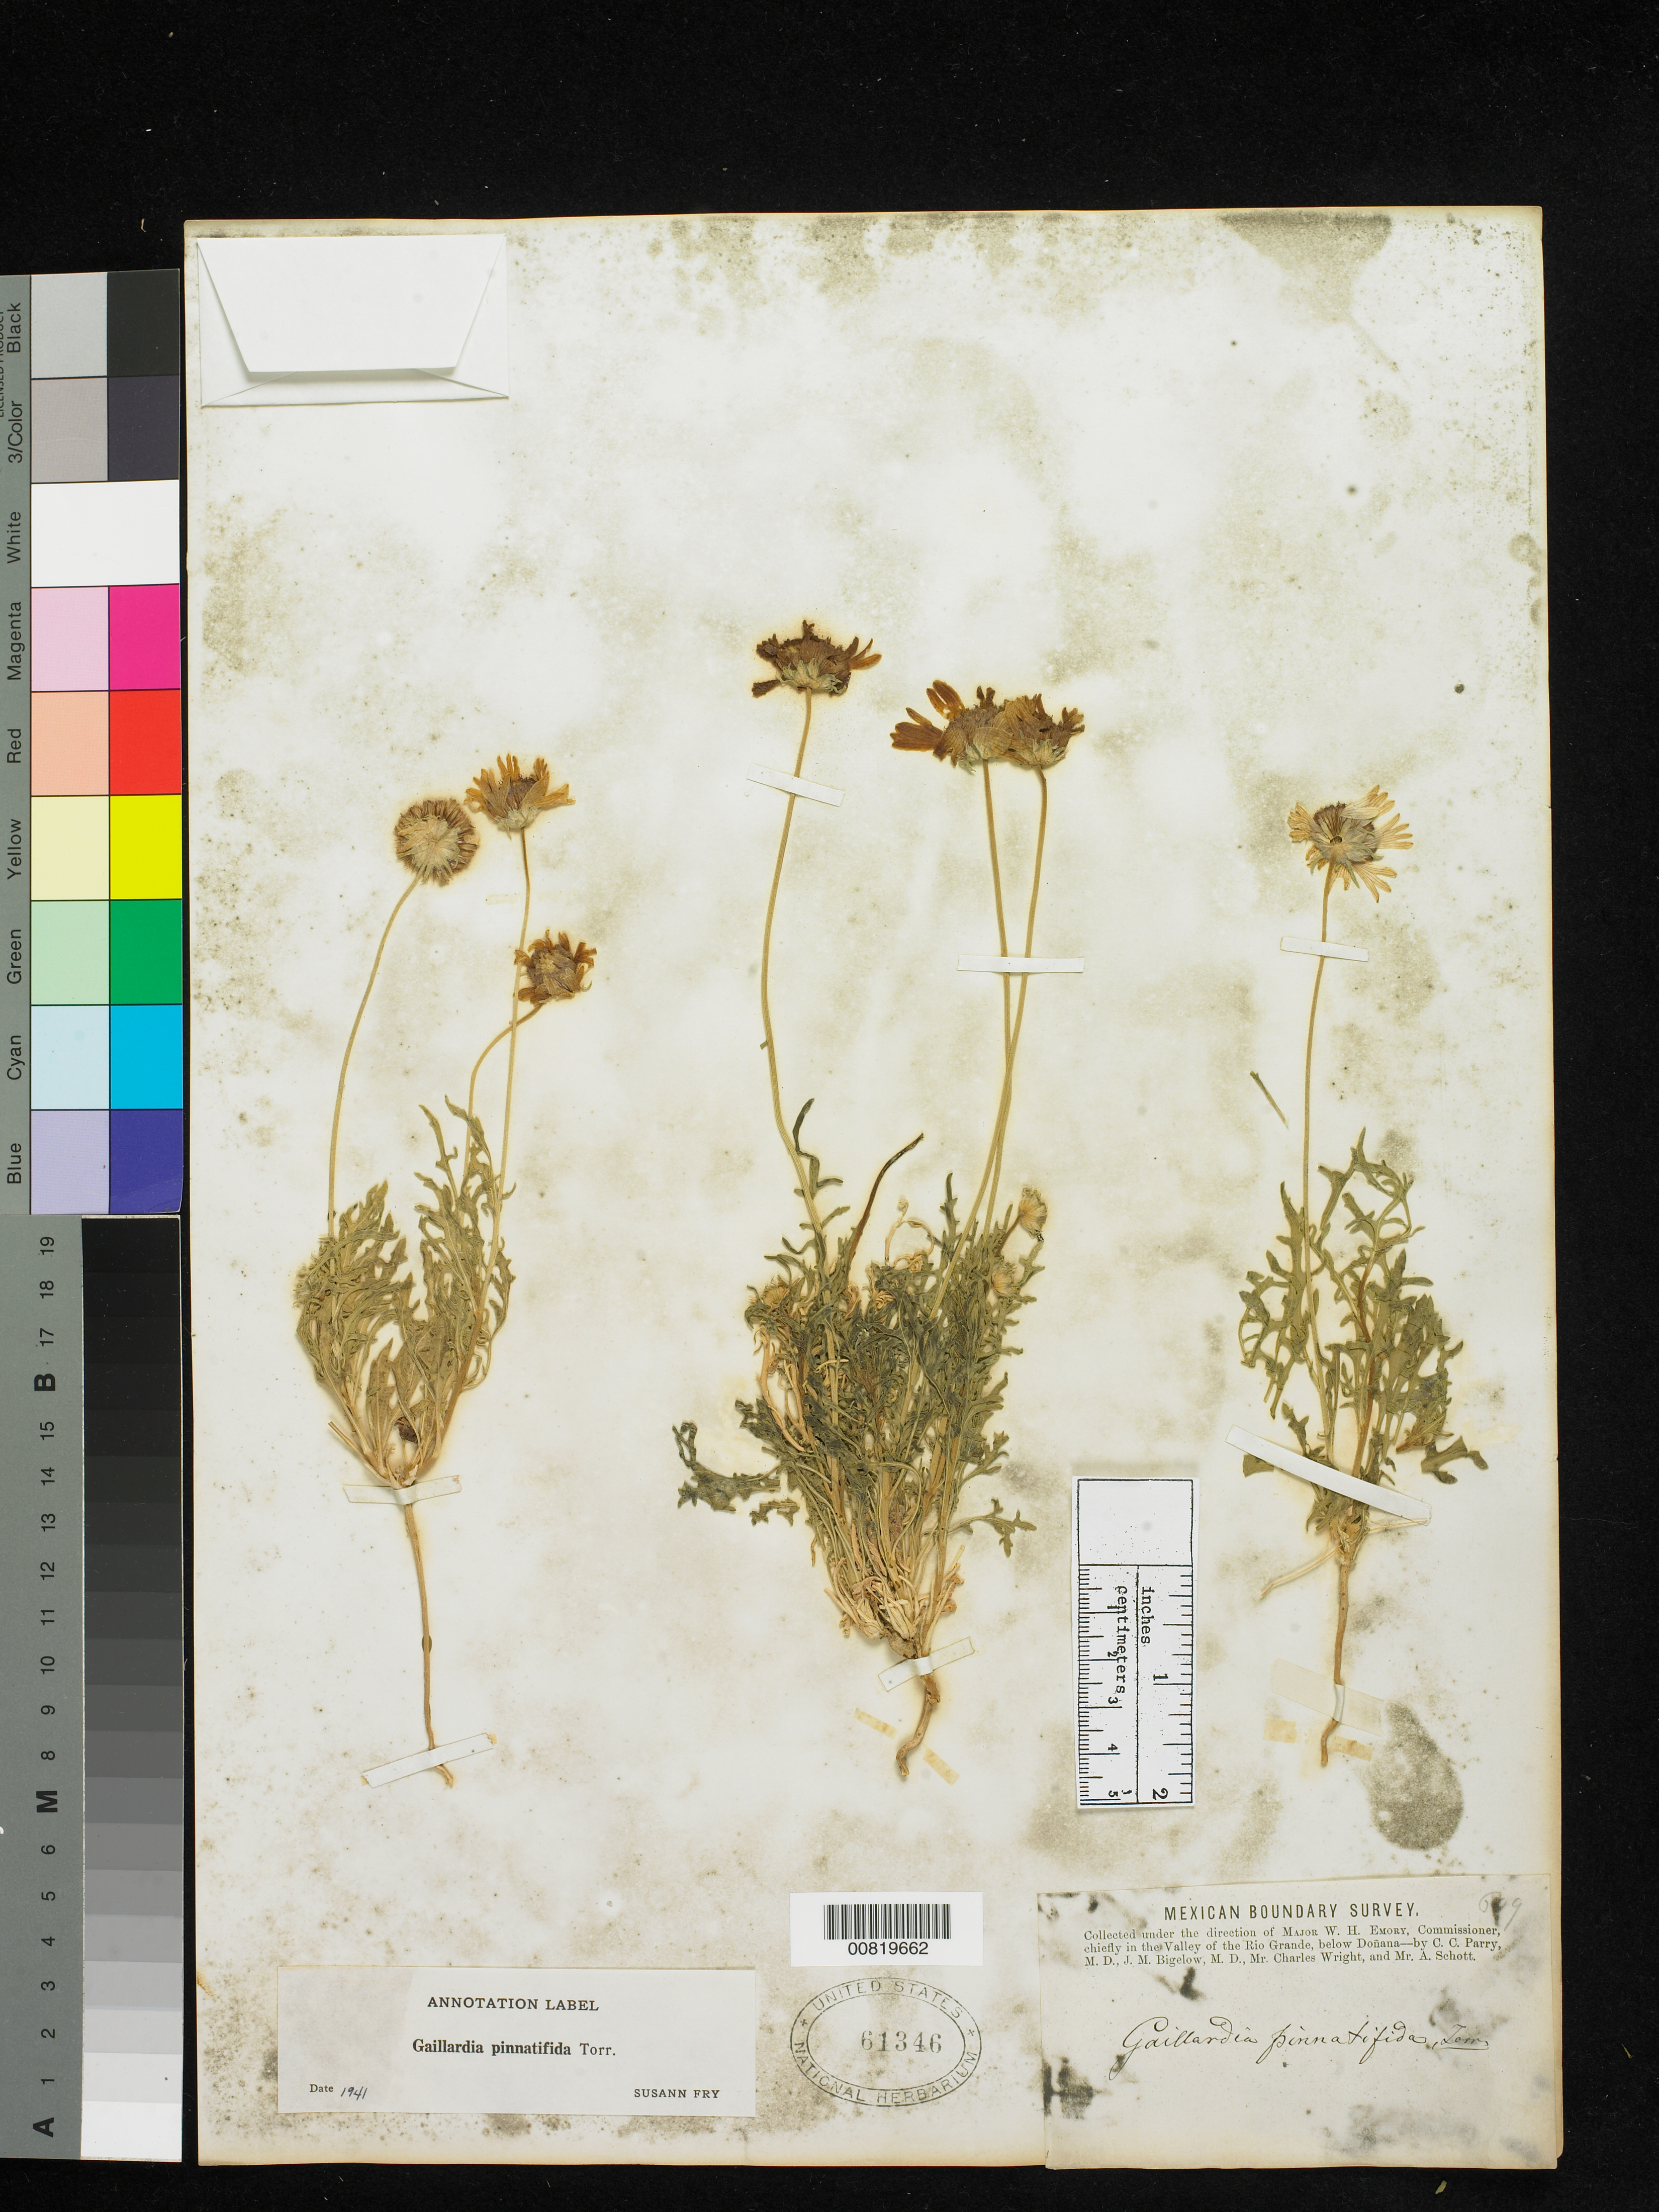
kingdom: Plantae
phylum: Tracheophyta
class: Magnoliopsida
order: Asterales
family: Asteraceae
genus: Gaillardia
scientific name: Gaillardia pinnatifida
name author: Torr.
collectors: C. C. Parry, J. M. Bigelow, C. Wright & A. C. V. Schott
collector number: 609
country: United States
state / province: New Mexico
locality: Valley of the Rio Grande, below Doñana, New Mexico.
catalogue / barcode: US 61346